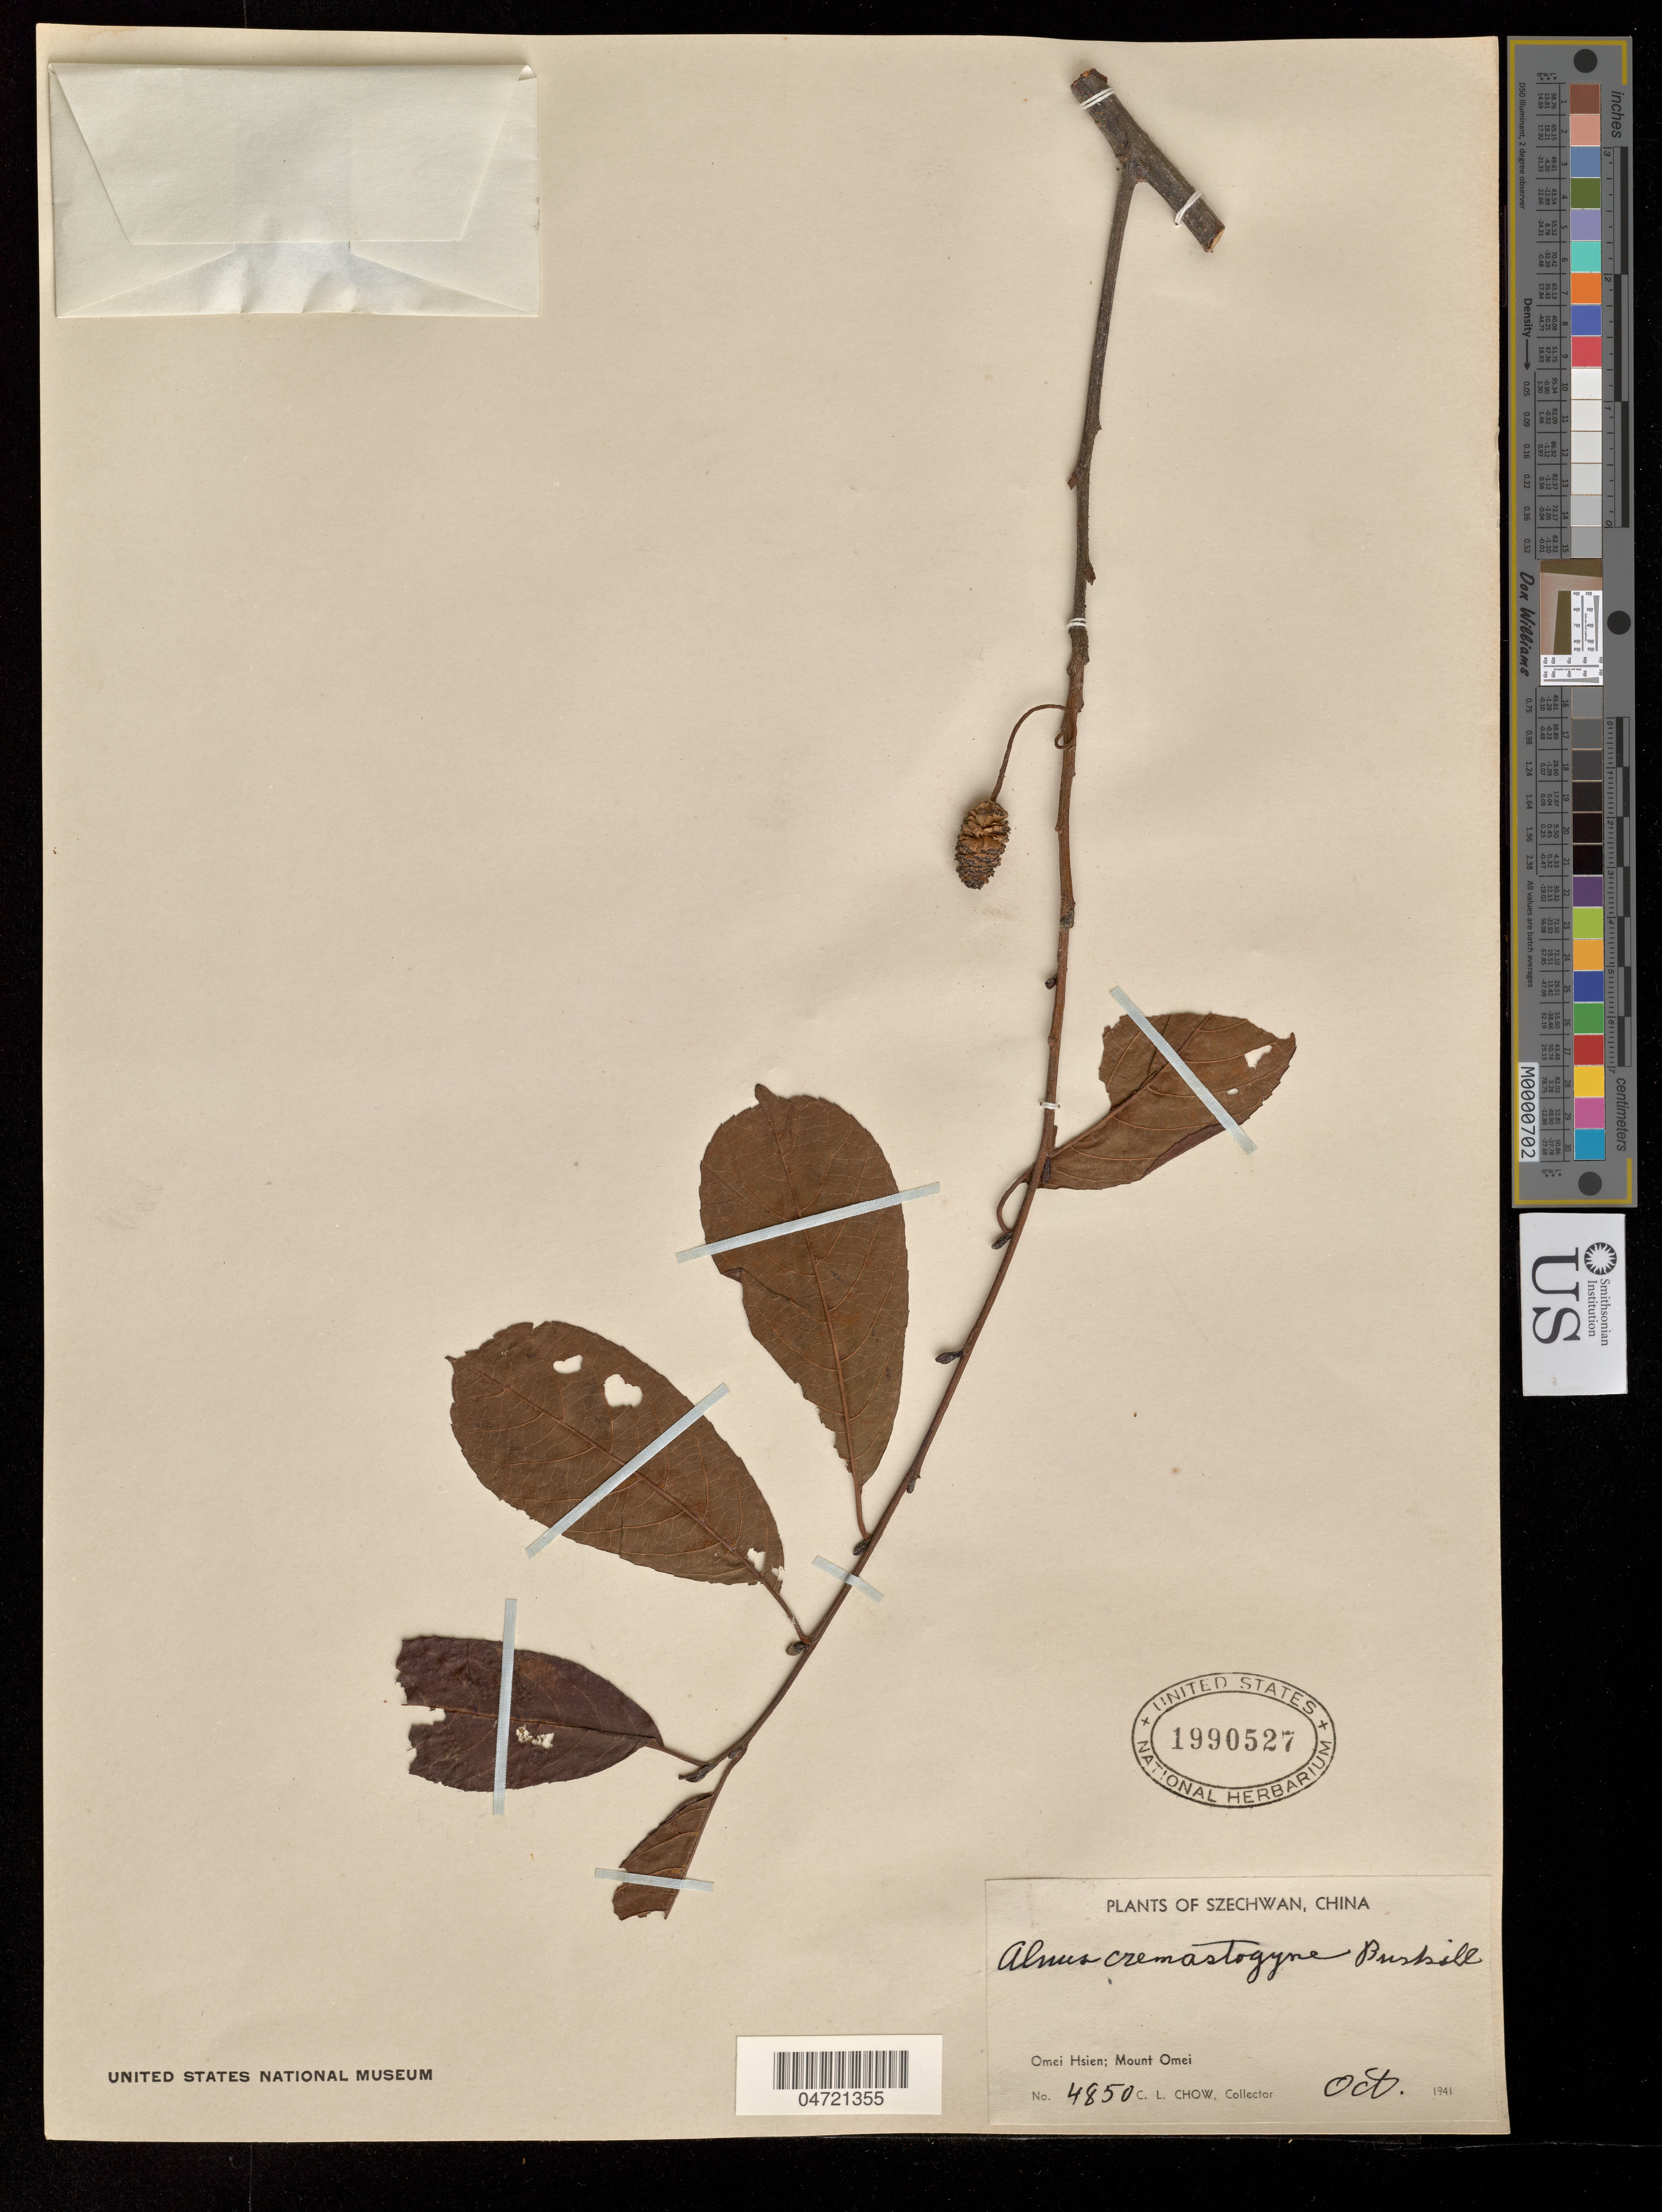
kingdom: Plantae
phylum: Tracheophyta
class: Magnoliopsida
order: Fagales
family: Betulaceae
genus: Alnus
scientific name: Alnus cremastogyne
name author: Burkill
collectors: C. Chow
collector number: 4850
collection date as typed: Oct 1941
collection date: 1941-10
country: China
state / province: Sichuan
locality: Omei Hsien; Mount Omei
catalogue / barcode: US 1990527